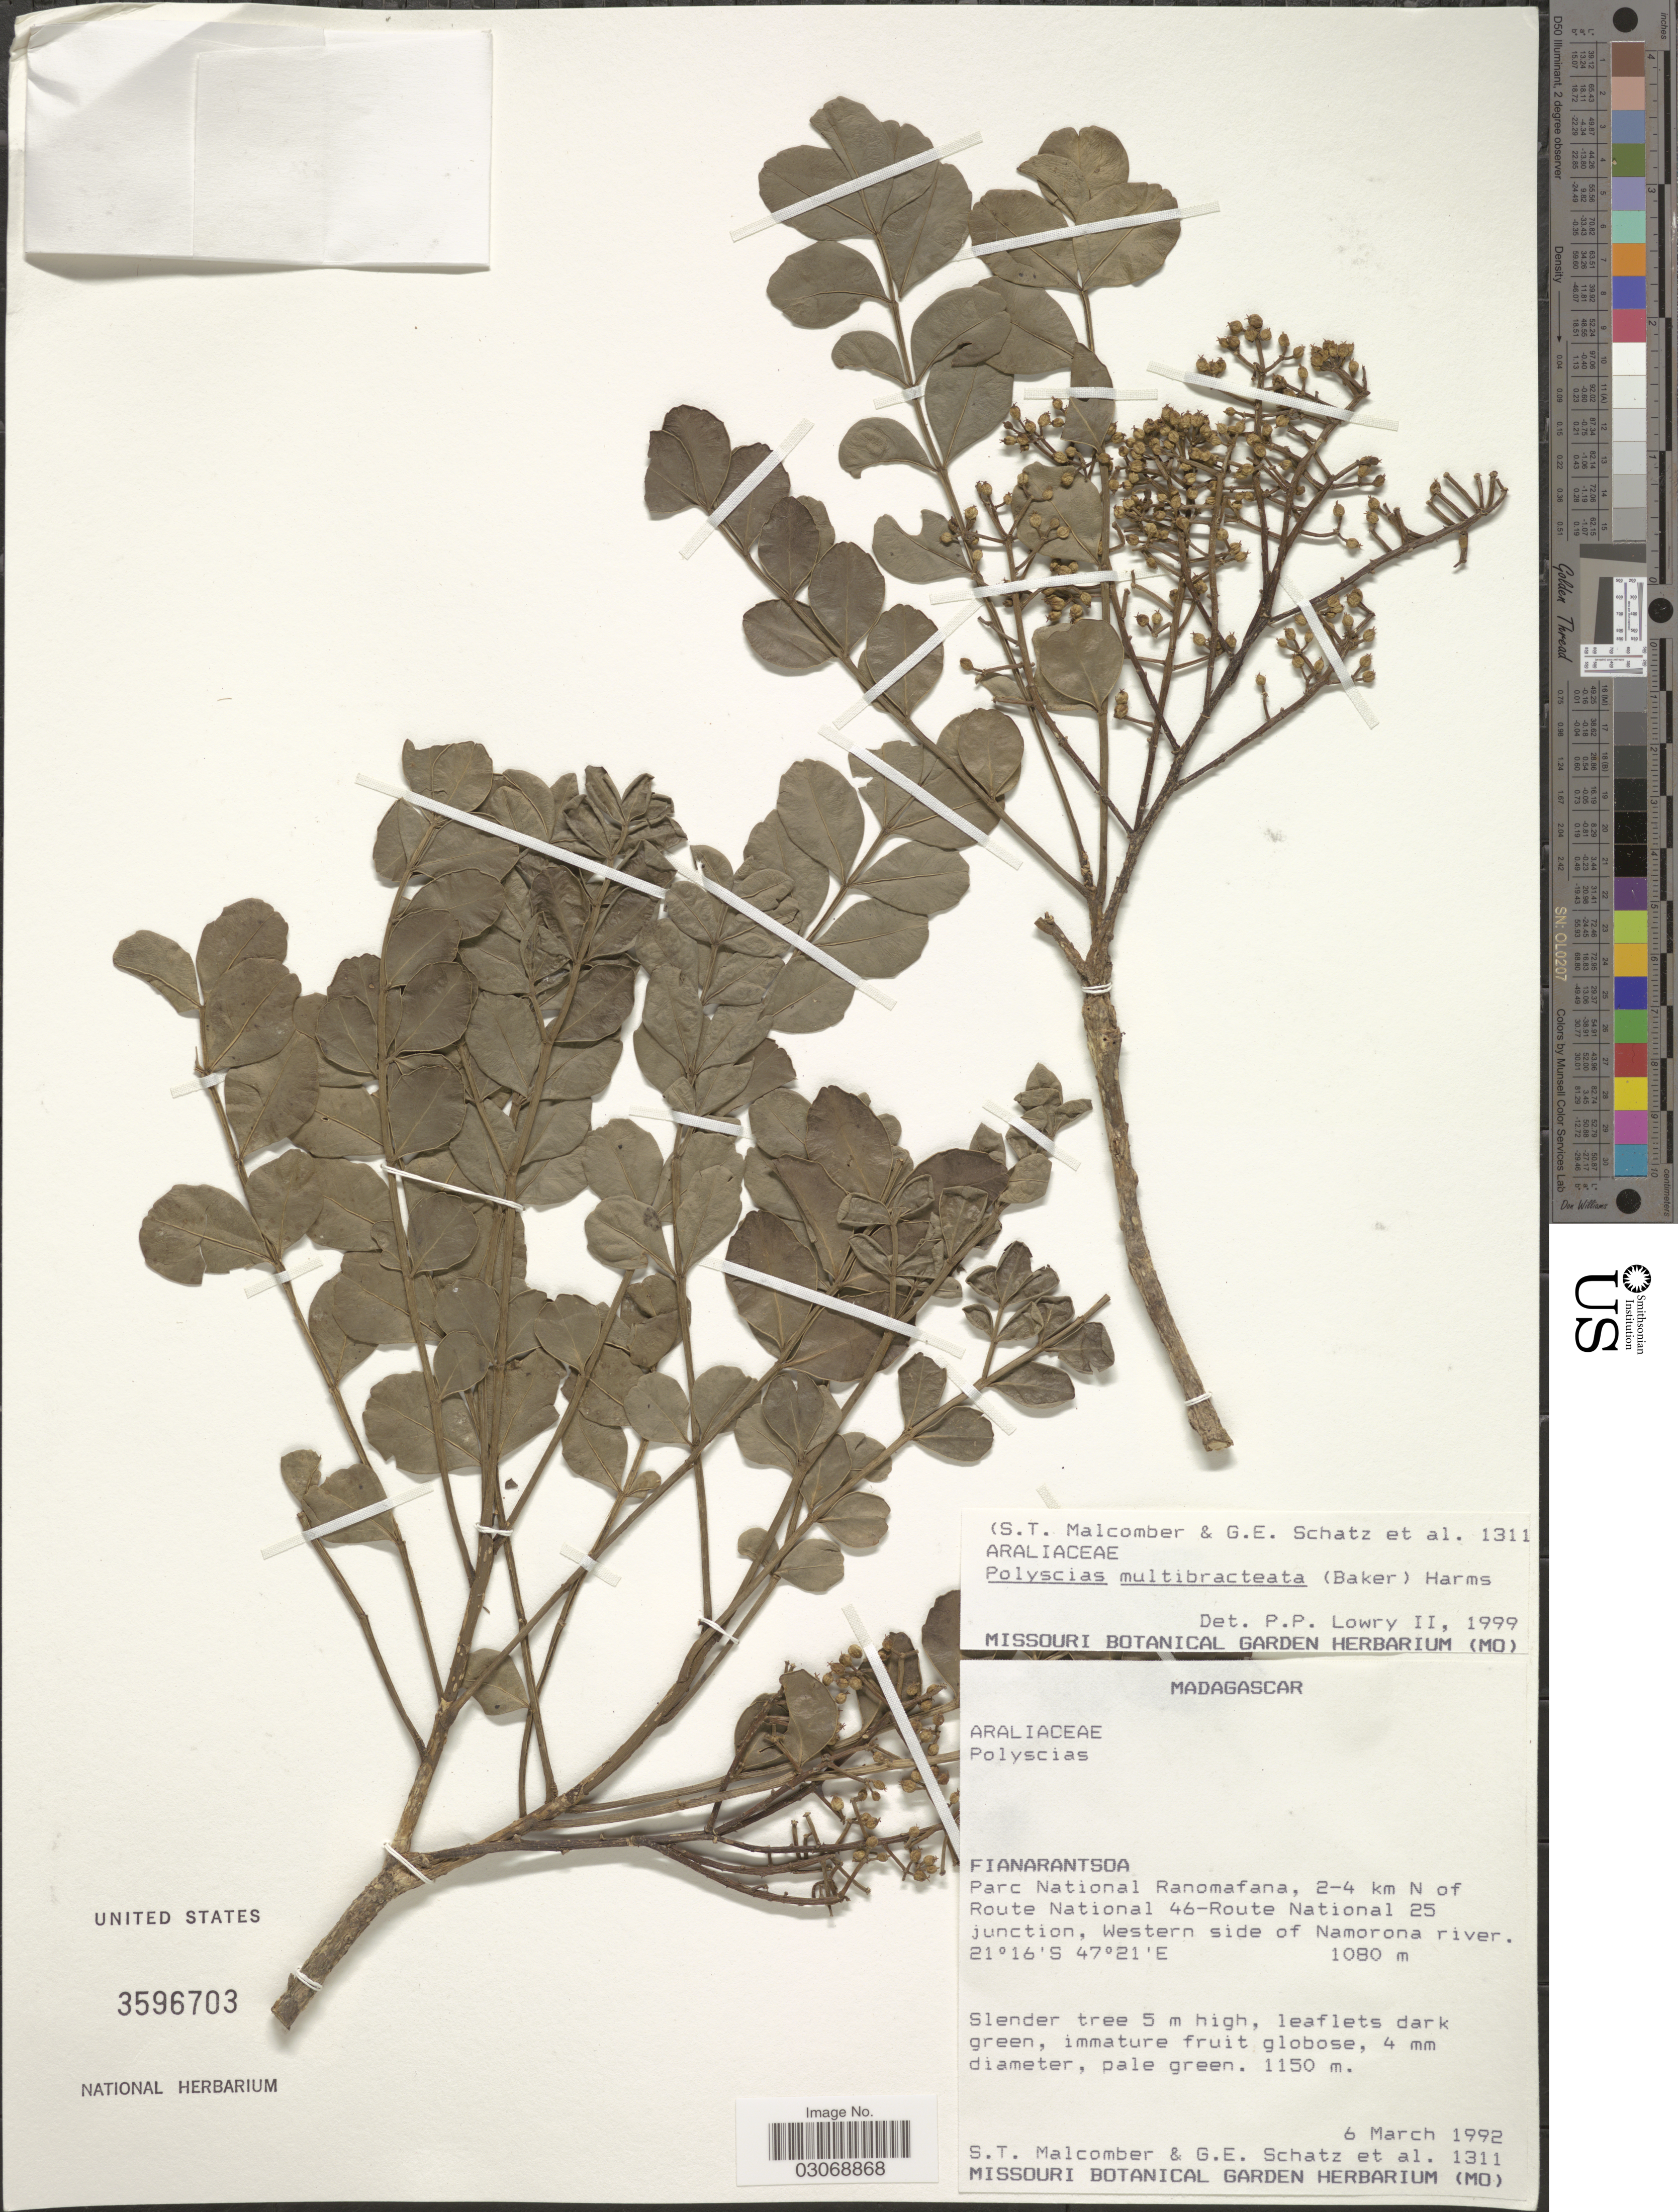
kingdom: Plantae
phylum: Tracheophyta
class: Magnoliopsida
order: Apiales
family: Araliaceae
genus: Polyscias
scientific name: Polyscias multibracteata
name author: (Baker) Harms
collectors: S. T. Malcomber, G. Schatz & et al.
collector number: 1311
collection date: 1992-03-06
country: Madagascar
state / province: Haute Matsiatra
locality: Parc National Ranomafana, 2-4 km N of Route National 46-Route National 25 junction, Western side of Namorona river.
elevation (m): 1080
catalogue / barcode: US 3596703